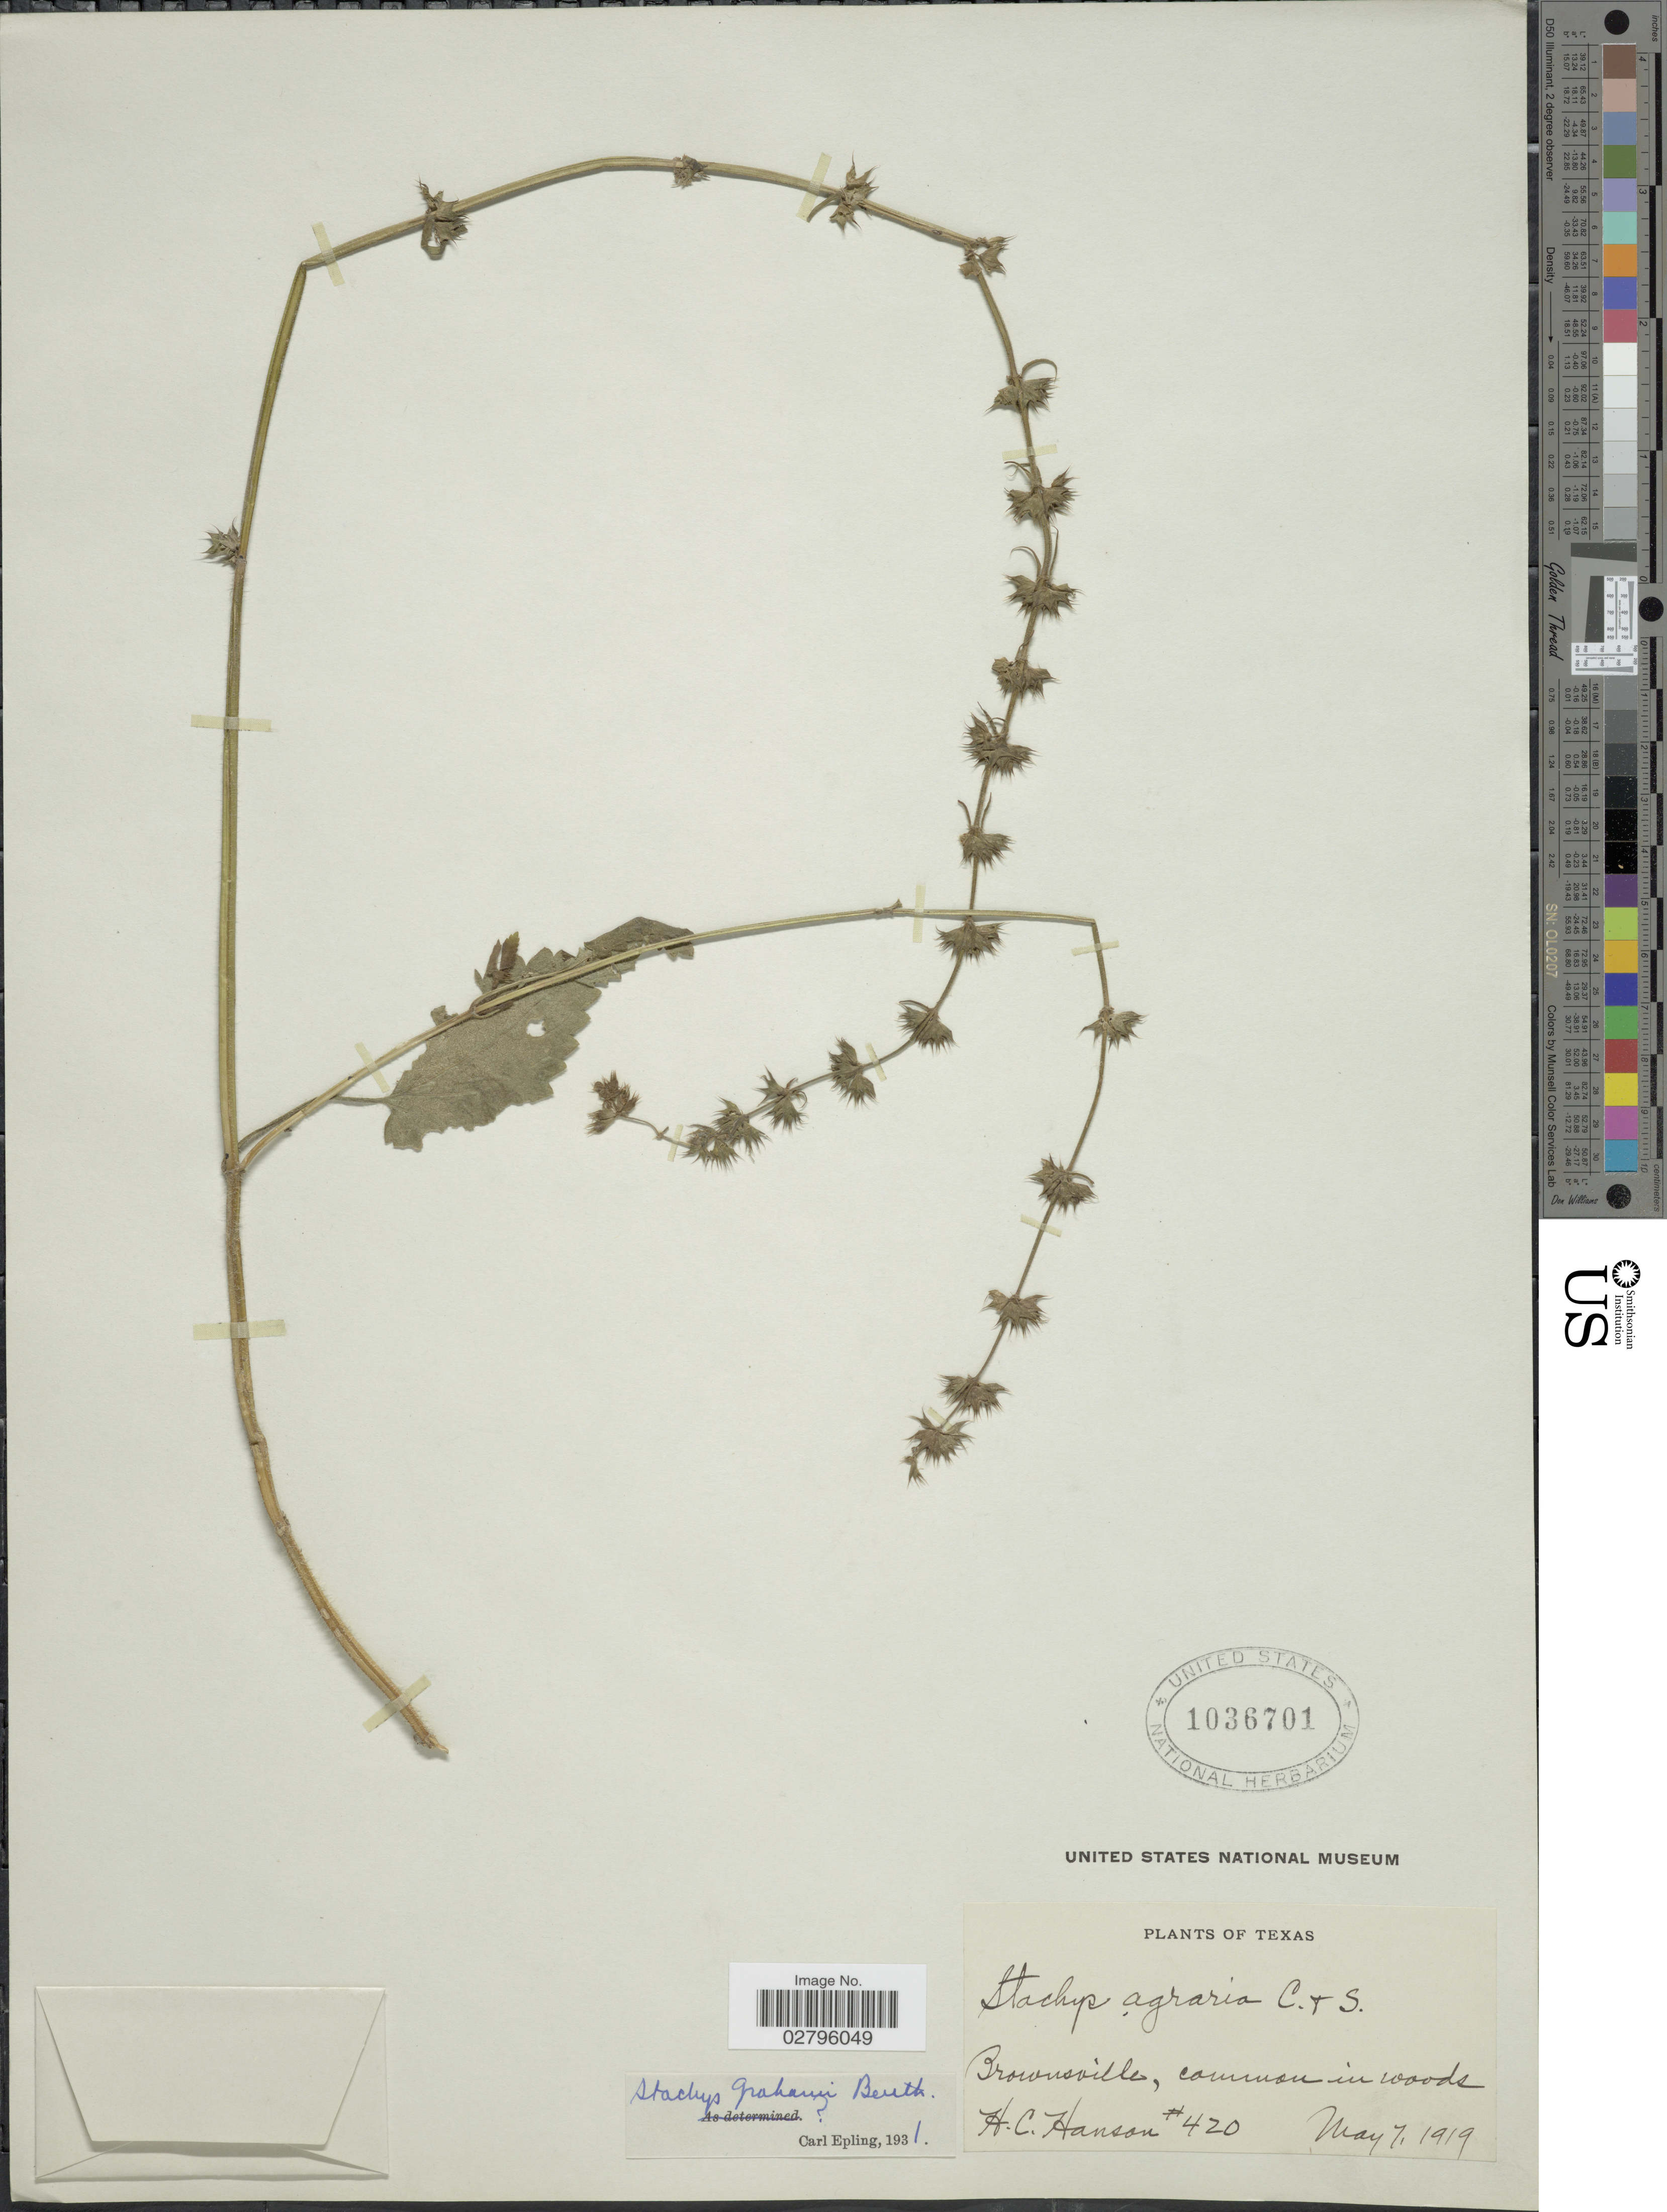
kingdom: Plantae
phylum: Tracheophyta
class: Magnoliopsida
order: Lamiales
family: Lamiaceae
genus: Stachys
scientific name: Stachys biflora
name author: Hook. & Arn.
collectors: H. Hanson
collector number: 420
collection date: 1919-05-07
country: United States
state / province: Texas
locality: Brownsville.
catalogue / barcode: US 1036701